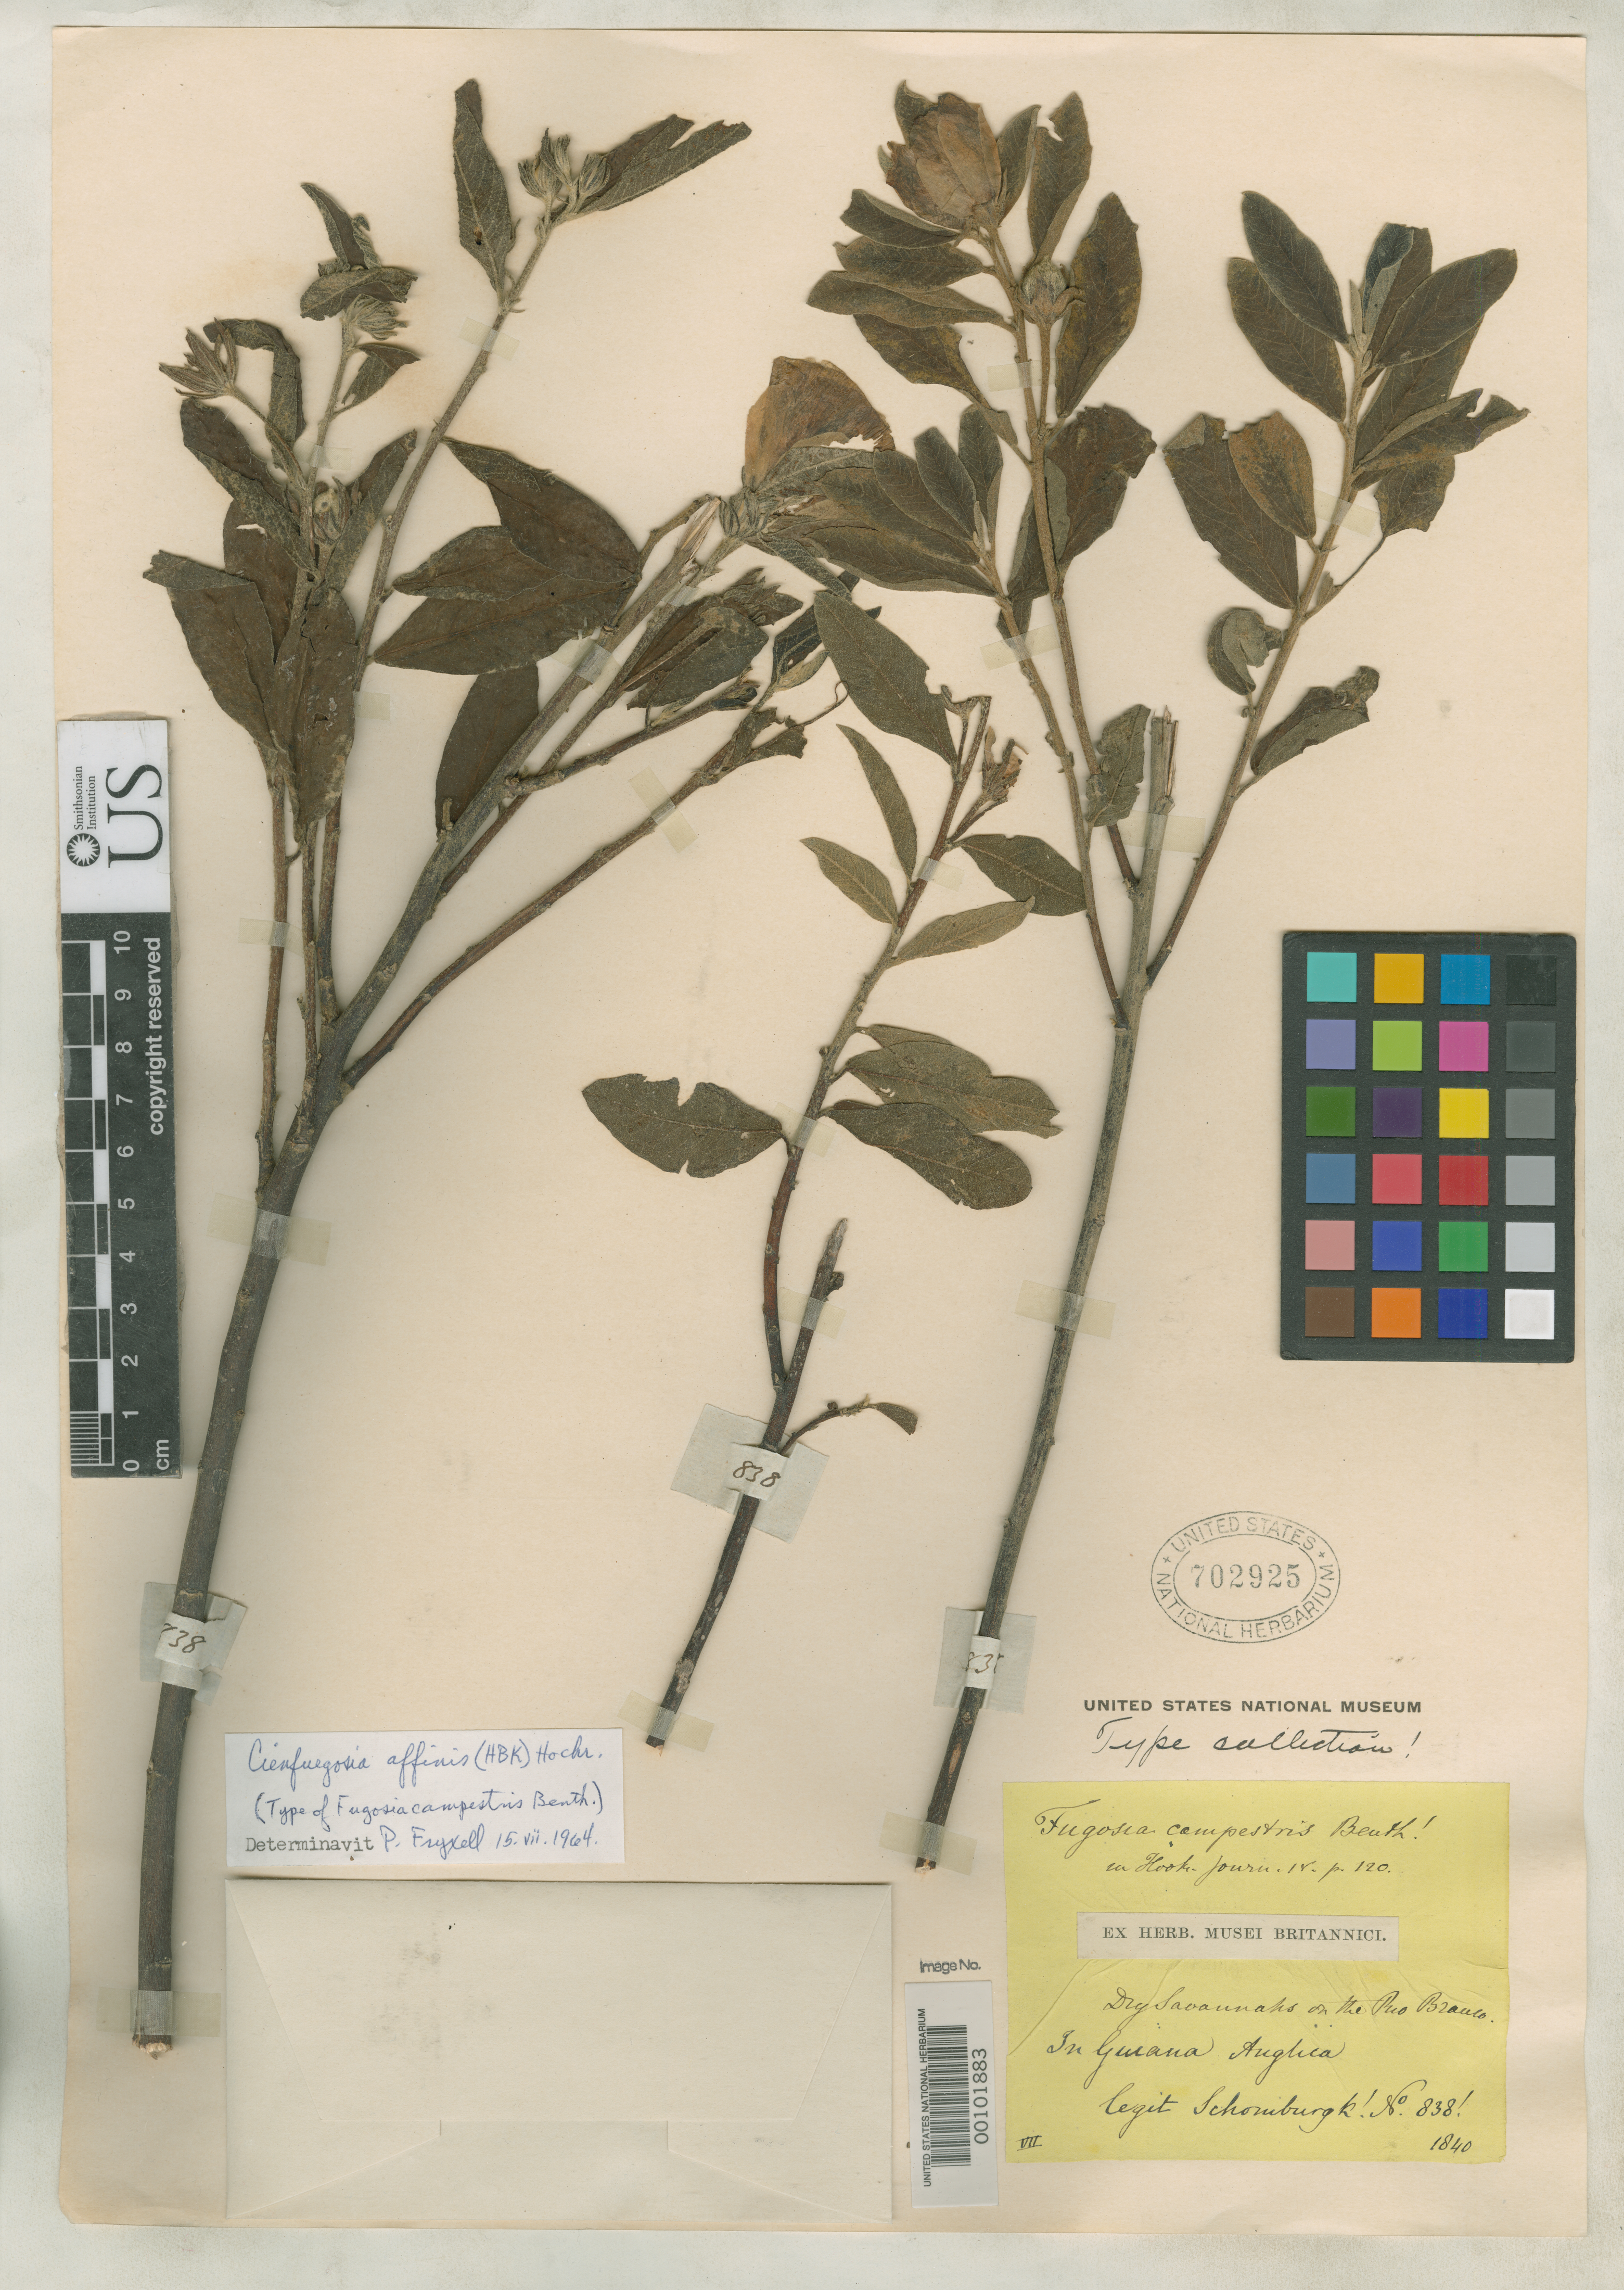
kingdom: Plantae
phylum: Tracheophyta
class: Magnoliopsida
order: Malvales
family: Malvaceae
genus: Fugosia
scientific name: Fugosia campestris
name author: Benth.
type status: Type Fragment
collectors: M. R. Schomburgk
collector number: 838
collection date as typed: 1840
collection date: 1840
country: Guyana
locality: Rio Branco.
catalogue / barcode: US 702925